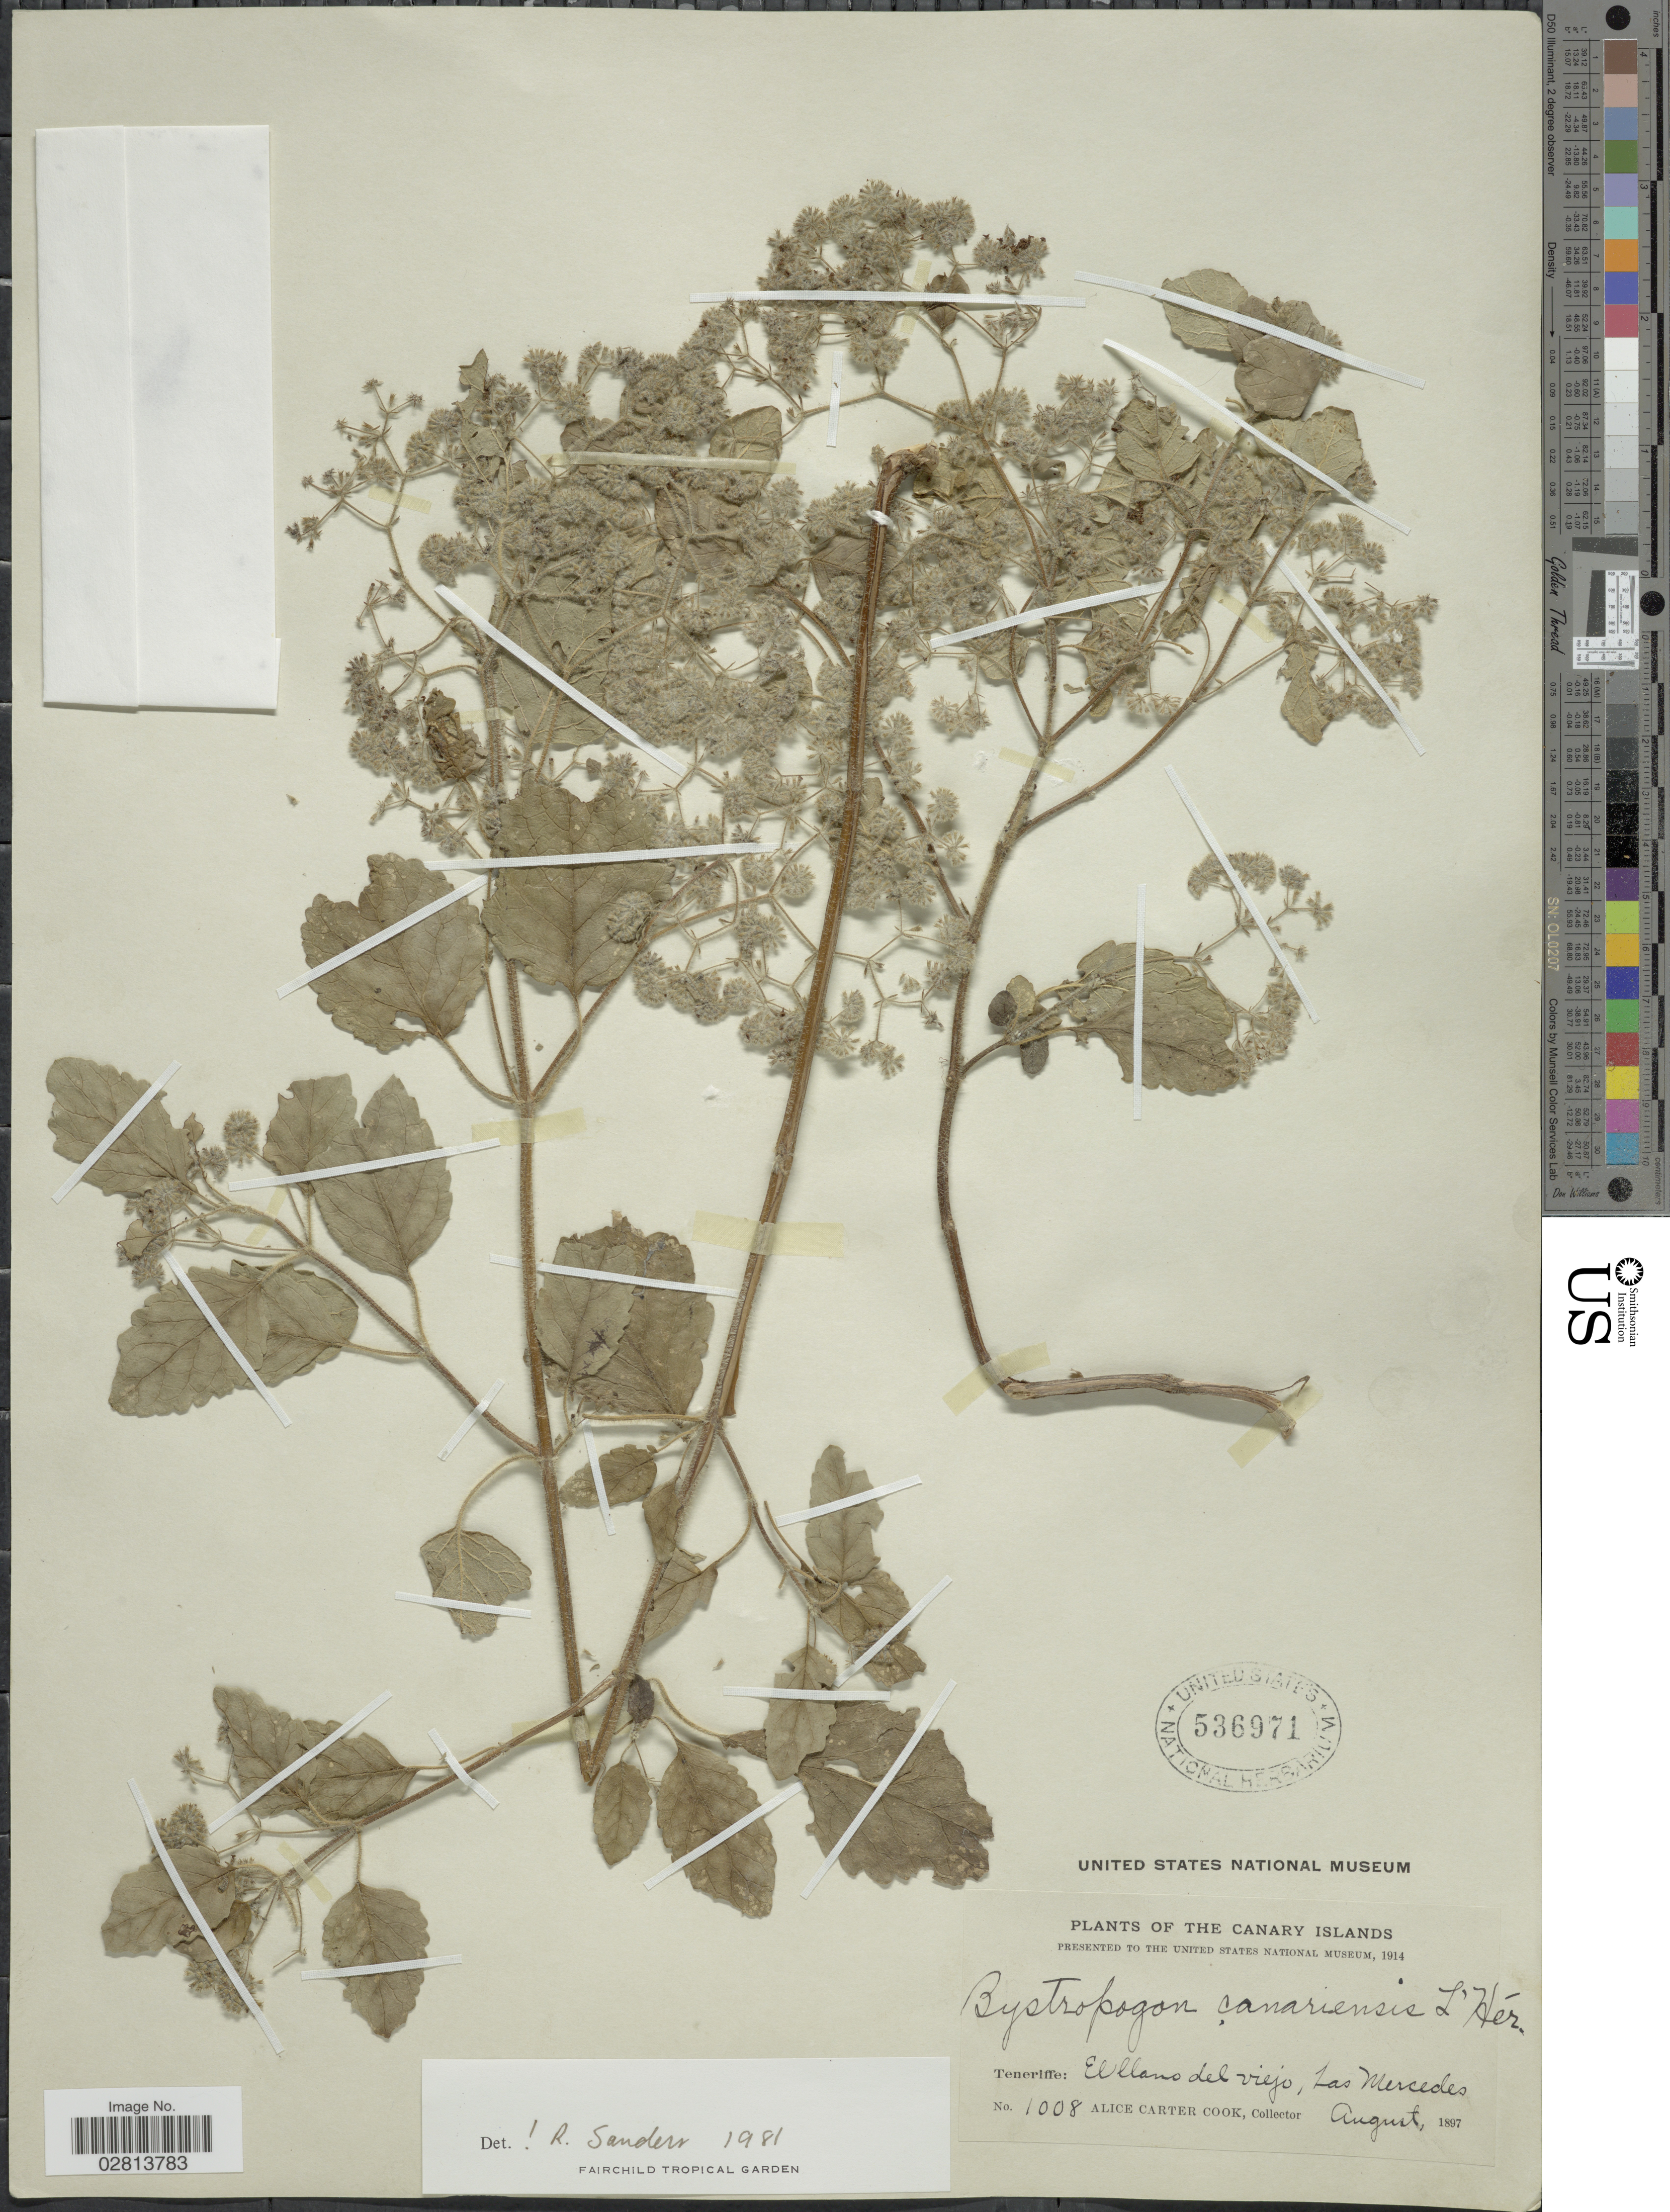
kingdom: Plantae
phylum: Tracheophyta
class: Magnoliopsida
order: Lamiales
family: Lamiaceae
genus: Bystropogon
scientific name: Bystropogon canariensis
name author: (L.) L'Hér.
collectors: Alice C. Cook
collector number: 1008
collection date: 1897-08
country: Spain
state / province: Canarias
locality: The Canary Islands, Teneriffe: El llano del viejo, Las Mercedes.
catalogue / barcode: US 536971